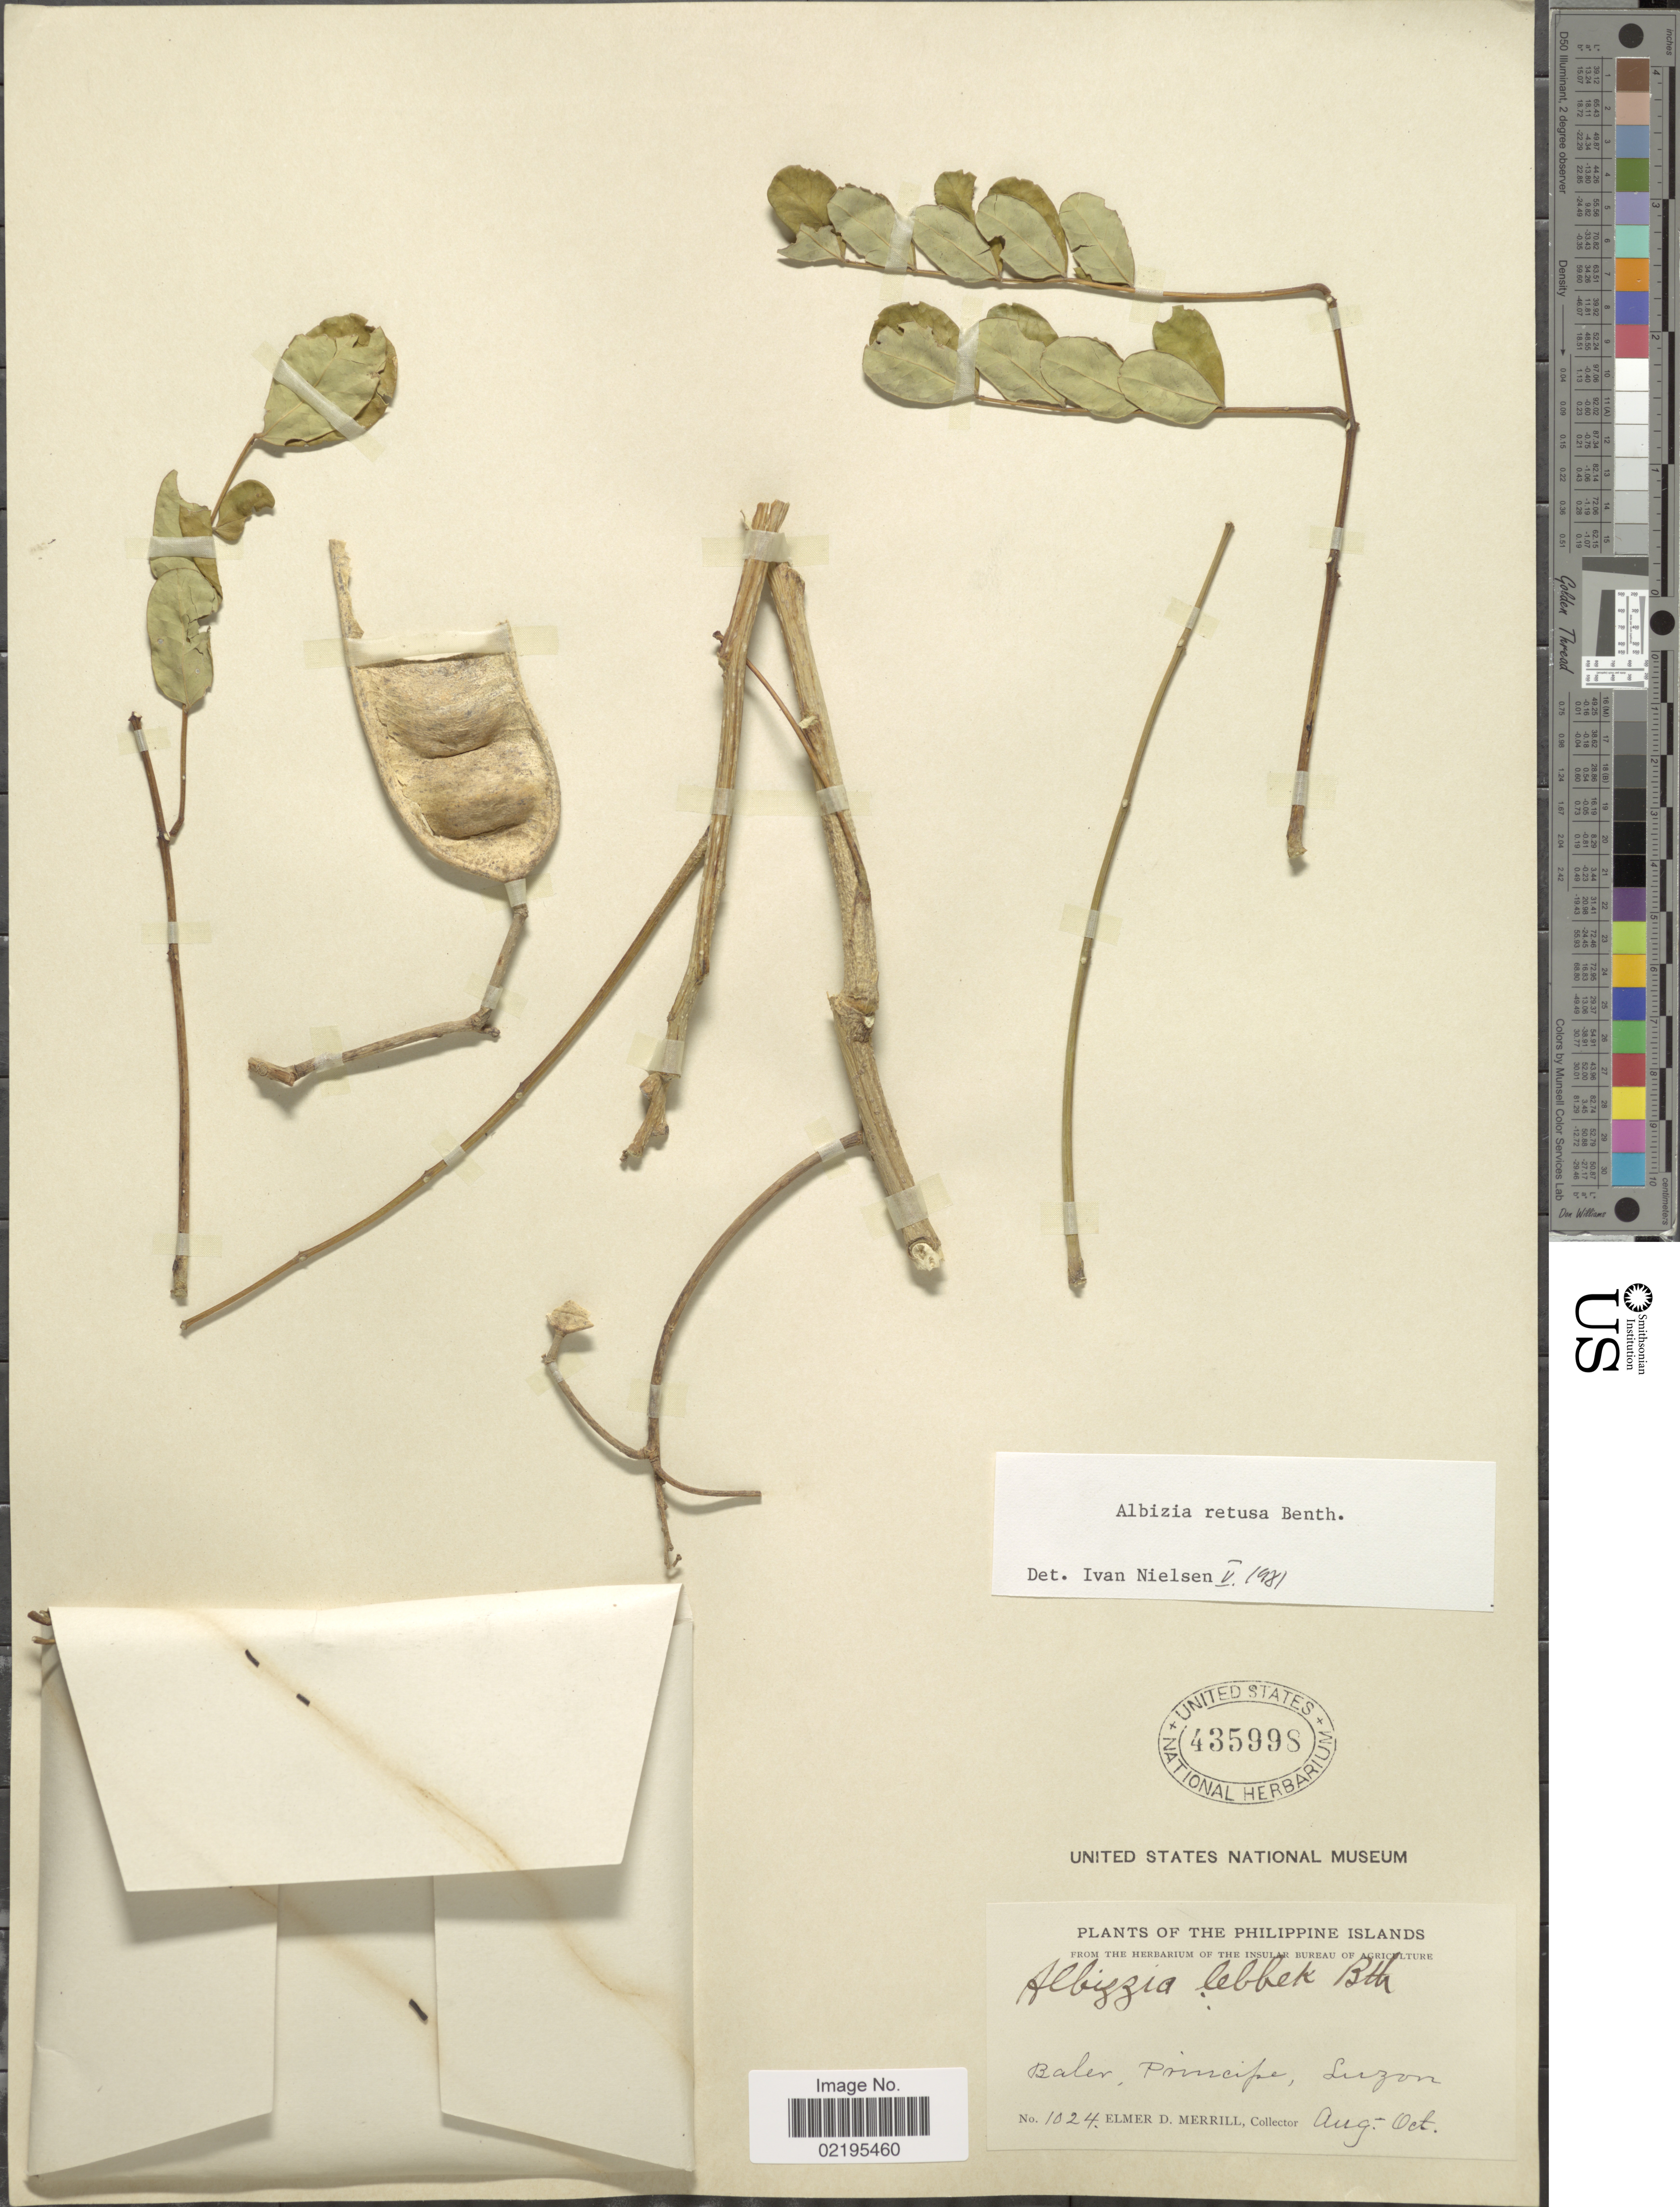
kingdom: Plantae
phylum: Tracheophyta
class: Magnoliopsida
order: Fabales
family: Fabaceae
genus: Albizia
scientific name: Albizia retusa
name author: Benth.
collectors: E. D. Merrill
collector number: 1024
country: Philippines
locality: Baler, Principe, Luzon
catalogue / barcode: US 435998